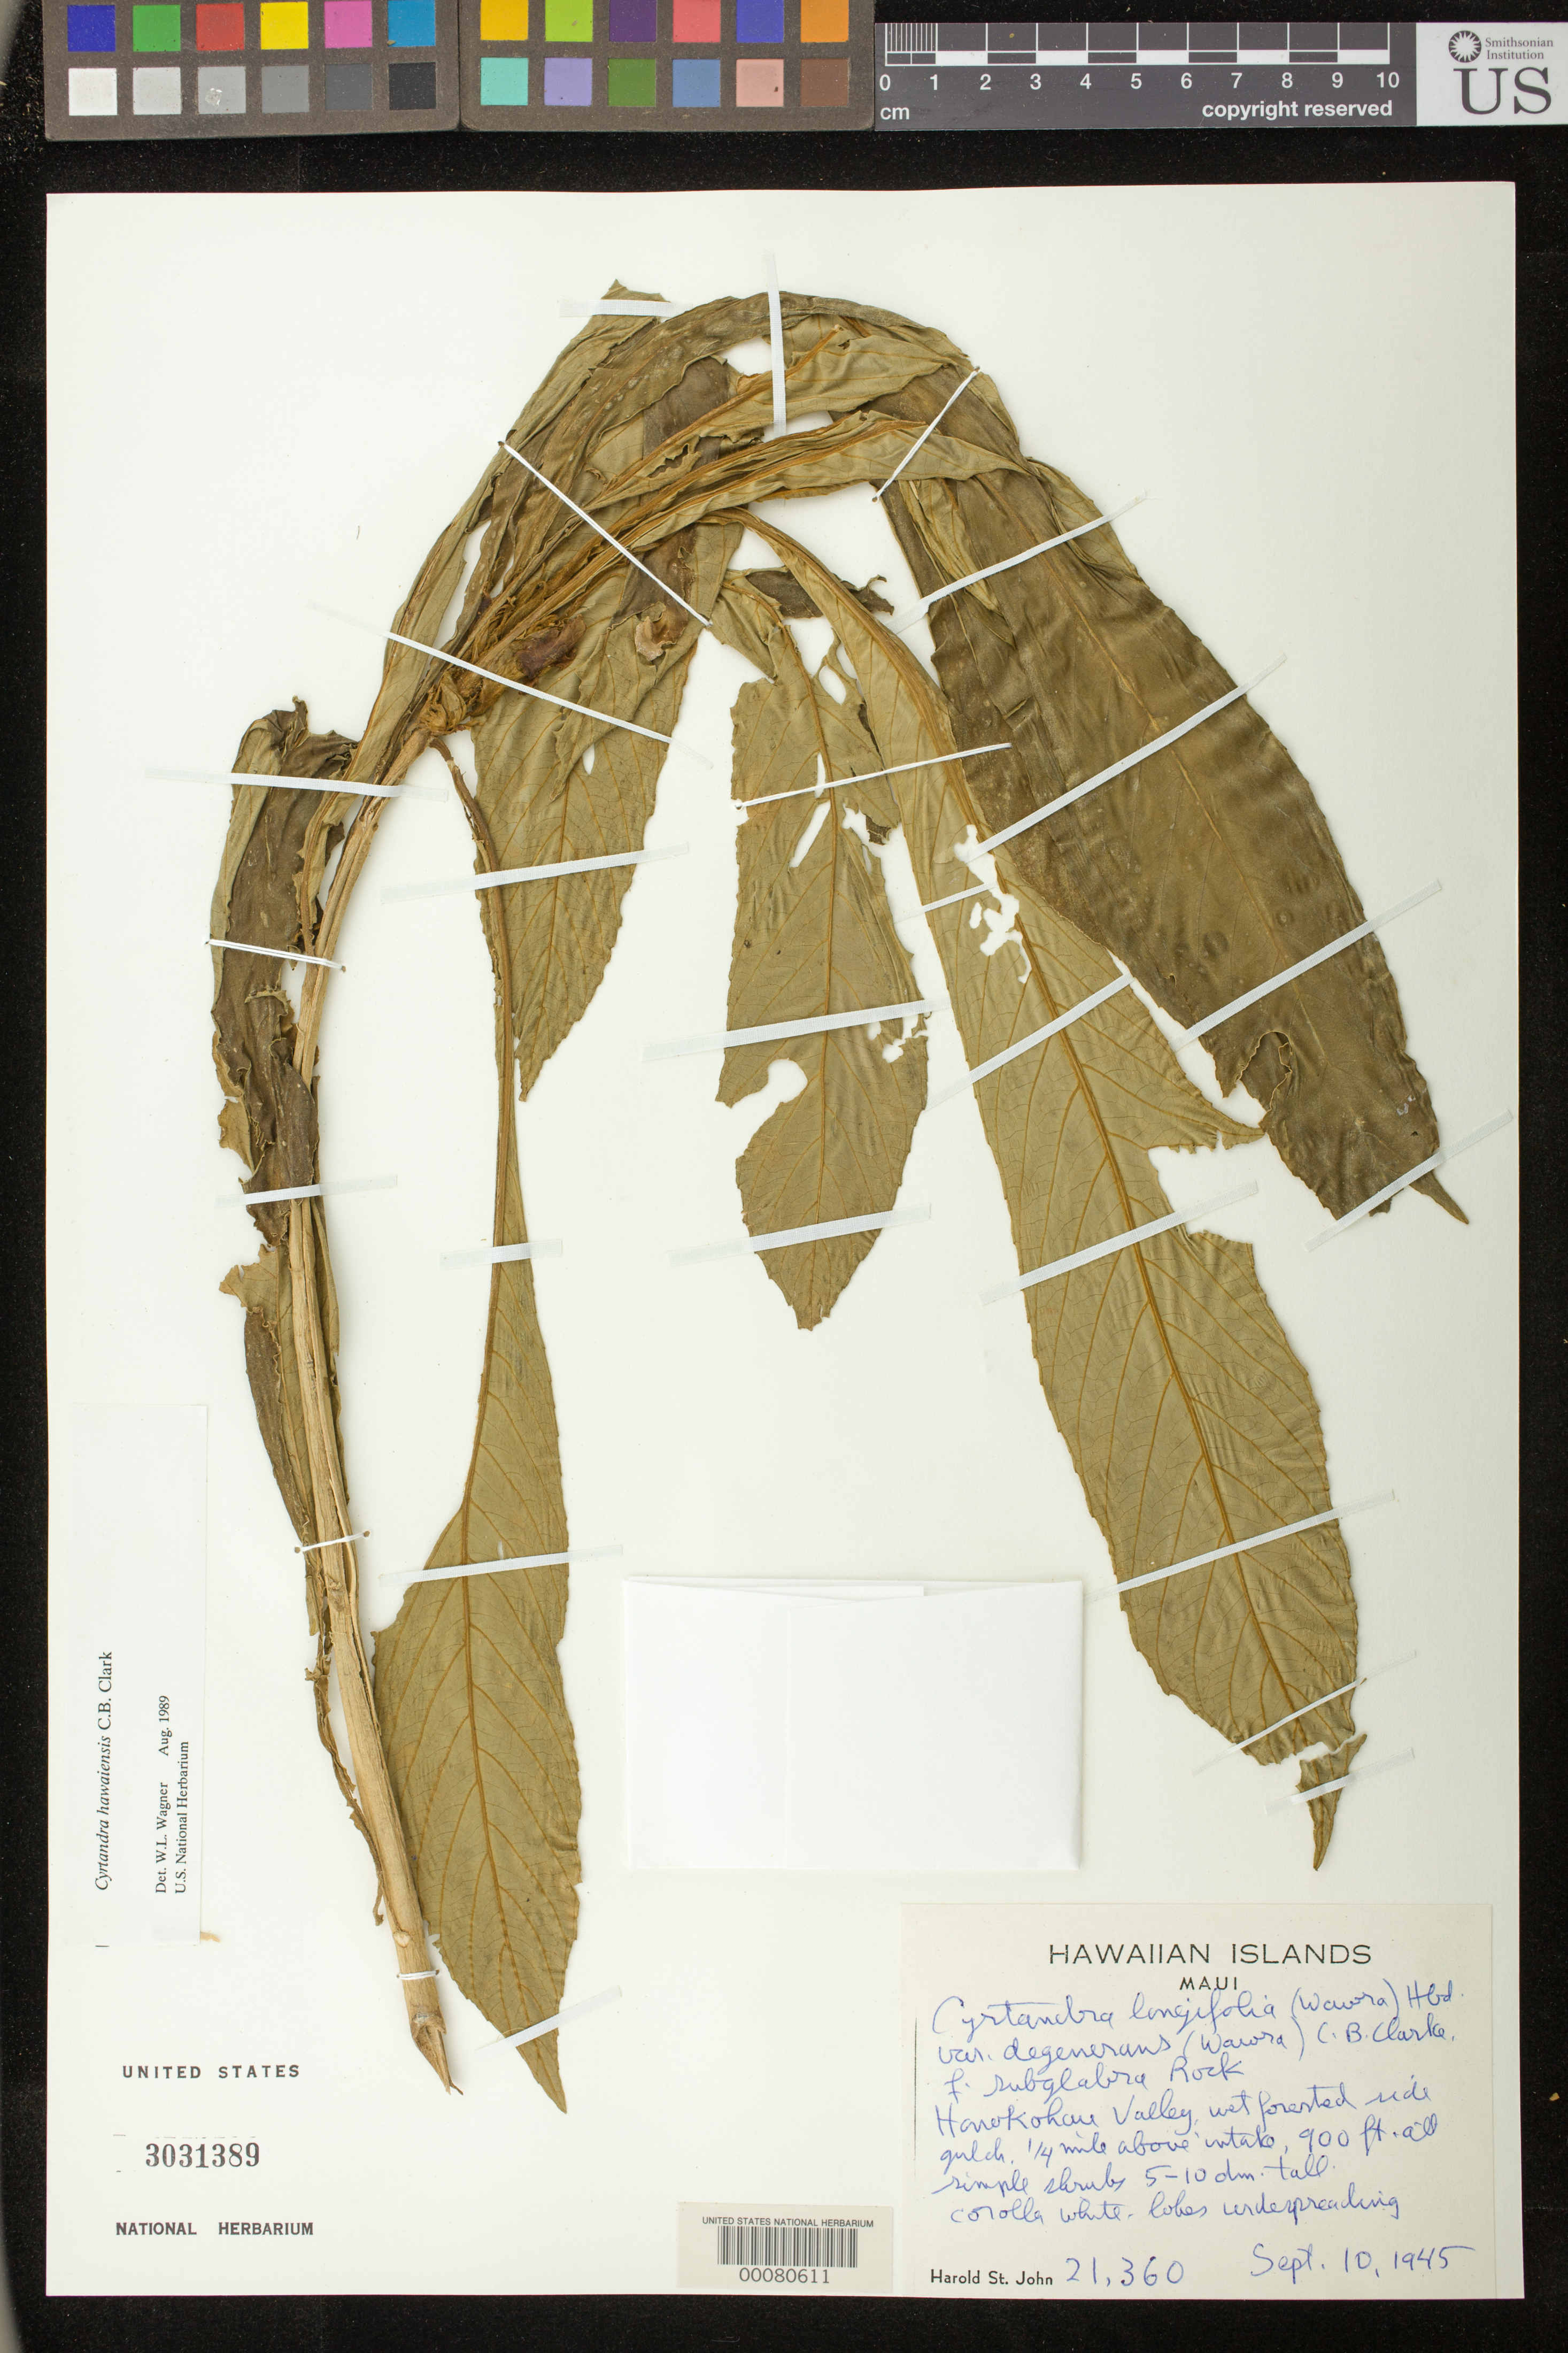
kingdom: Plantae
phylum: Tracheophyta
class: Magnoliopsida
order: Lamiales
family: Gesneriaceae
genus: Cyrtandra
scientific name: Cyrtandra hawaiensis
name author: C.B. Clarke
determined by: Wagner, W. L., (BOT), Smithsonian Institution - National Museum of Natural History (UNITED STATES)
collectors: H. St. John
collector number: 21360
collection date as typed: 10 Sep 1945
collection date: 1945-09-10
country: United States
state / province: Hawaii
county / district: Maui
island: Maui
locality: Honokohau valley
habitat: Wet forested side gulch, 1/4 mile above intake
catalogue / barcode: US 3031389